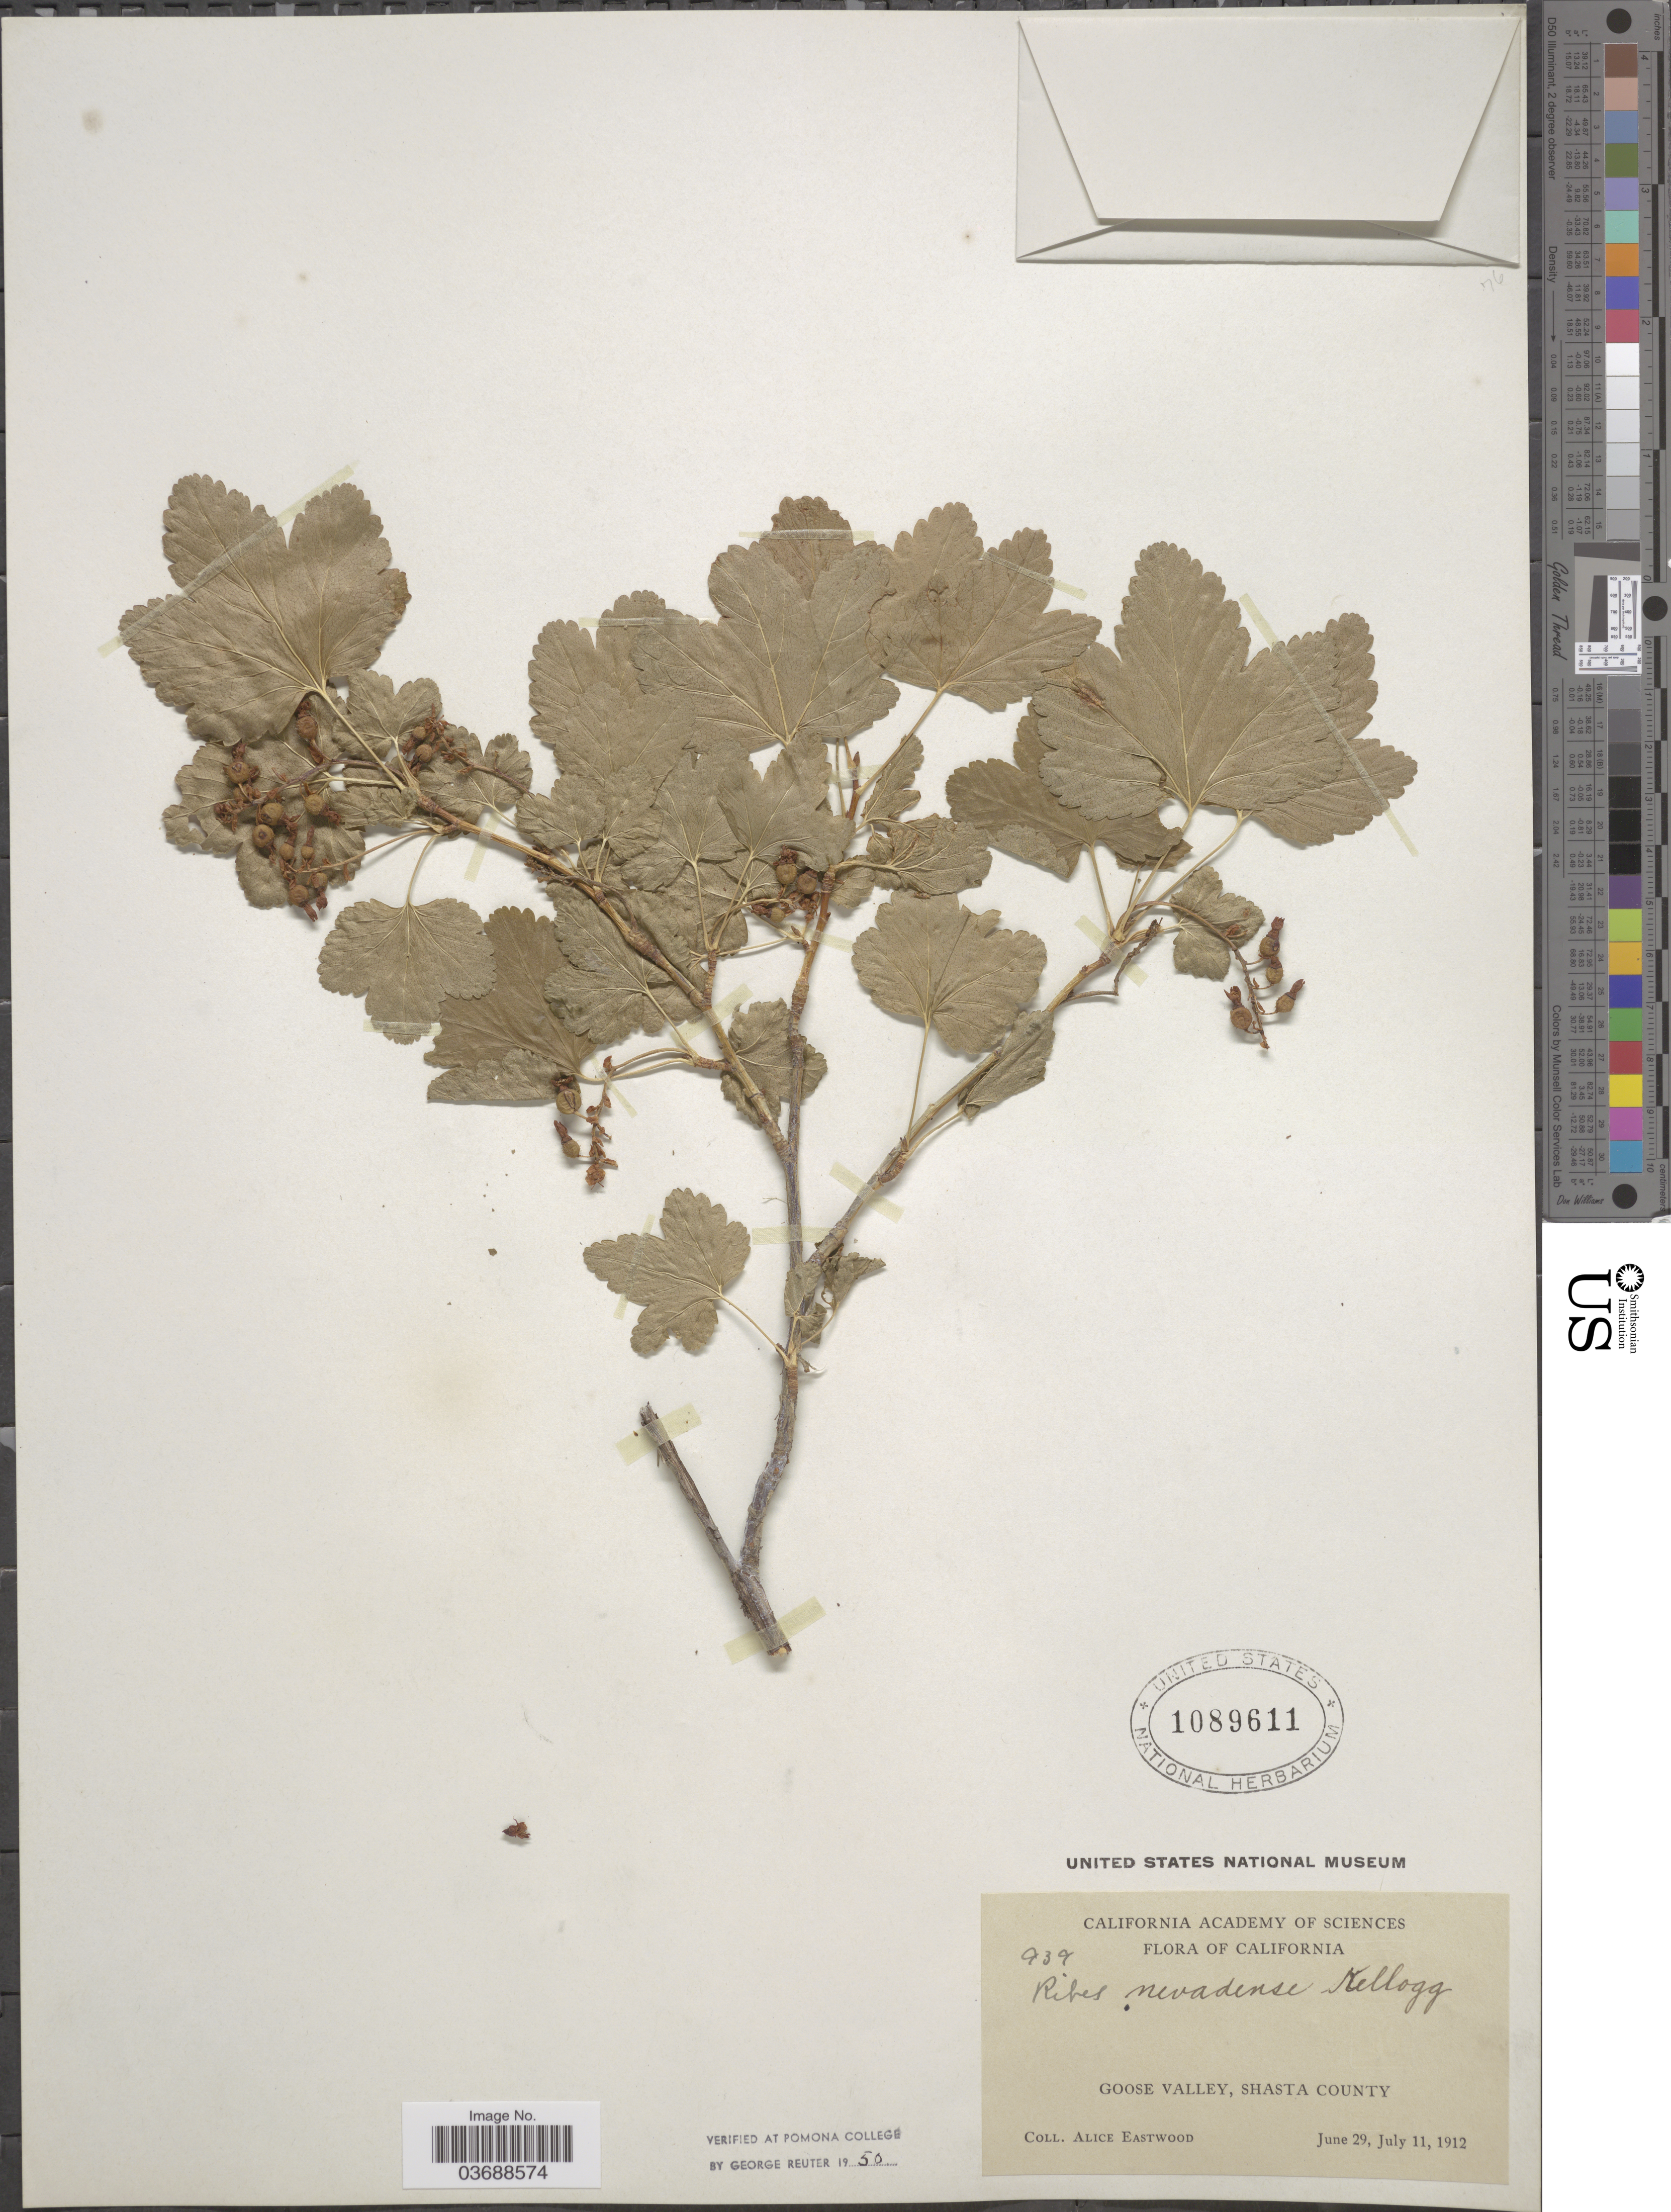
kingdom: Plantae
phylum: Tracheophyta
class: Magnoliopsida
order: Saxifragales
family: Grossulariaceae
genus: Ribes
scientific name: Ribes nevadense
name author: Kellogg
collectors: A. Eastwood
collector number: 939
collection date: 1912-06-29/1912-07-11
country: United States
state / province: California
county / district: Shasta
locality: Goose Valley, Shasta County.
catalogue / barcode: US 1089611